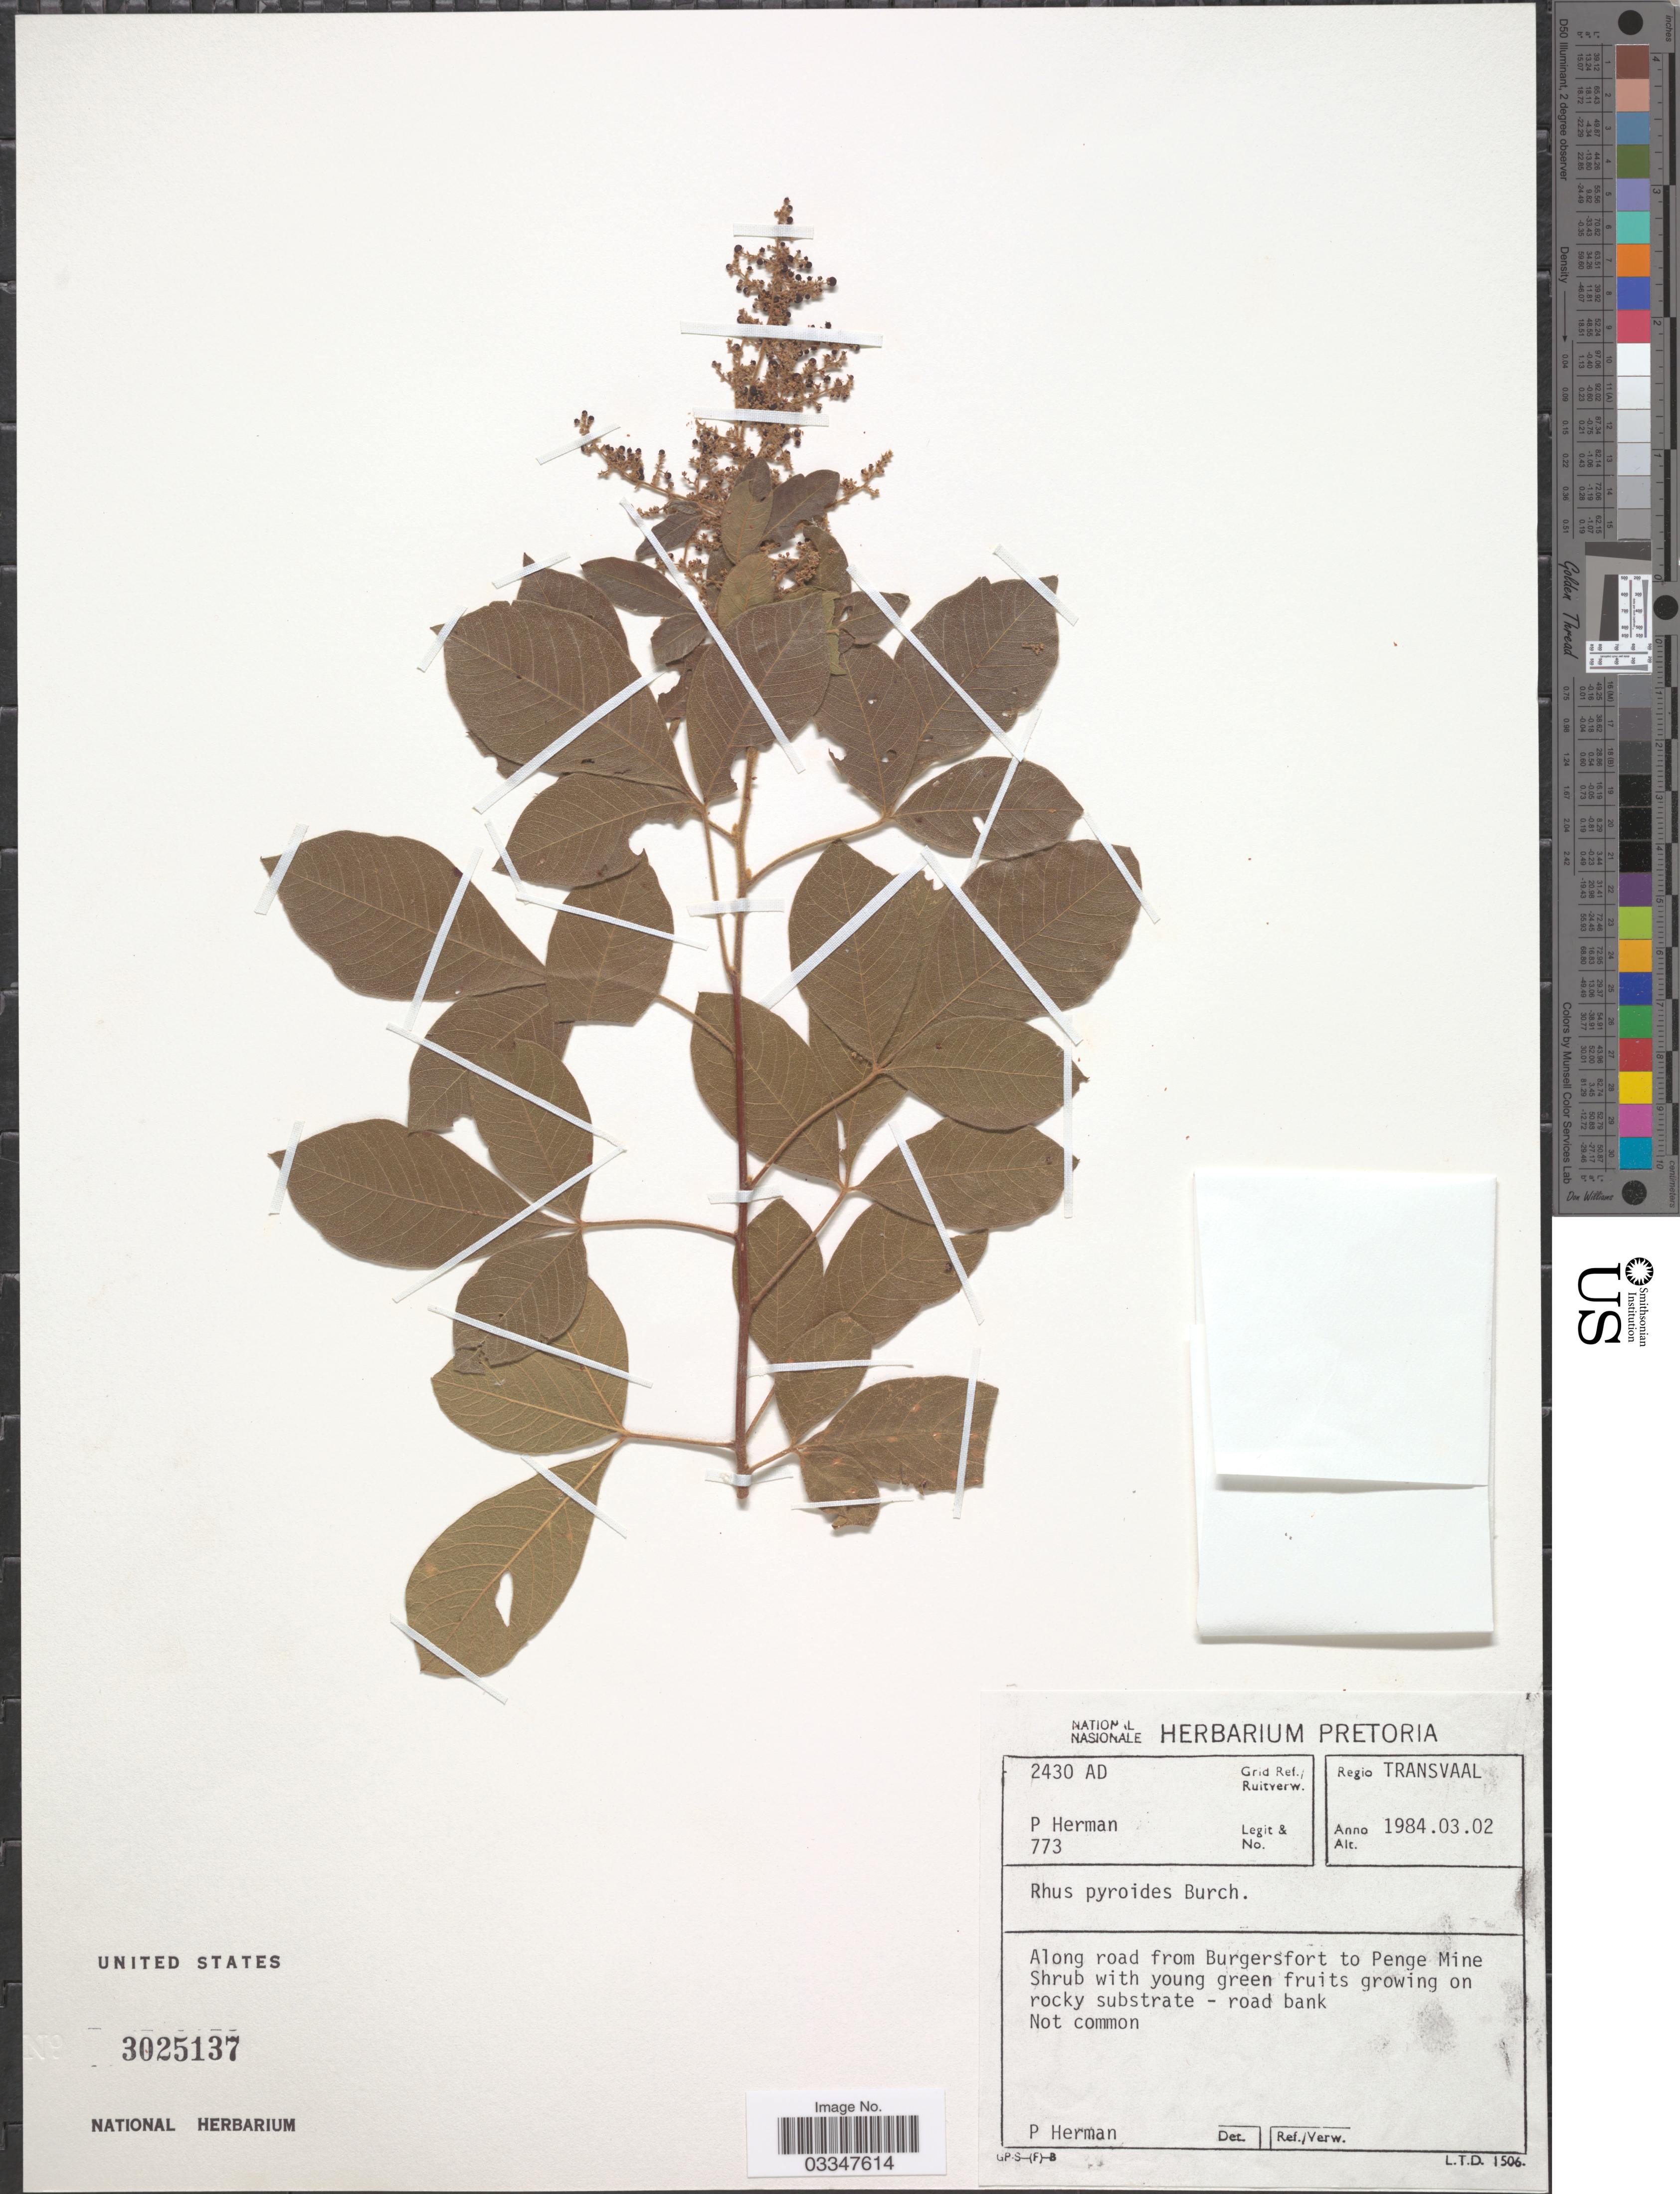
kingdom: Plantae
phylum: Tracheophyta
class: Magnoliopsida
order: Sapindales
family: Anacardiaceae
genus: Rhus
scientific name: Rhus pyroides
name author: Burch.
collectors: P. Herman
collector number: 773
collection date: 1984-03-02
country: South Africa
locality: Regio Transvaal. Grid Ref./ Ruitverw. 2430 AD. Along road from Burgersfort to Penge Mine.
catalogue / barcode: US 3025137